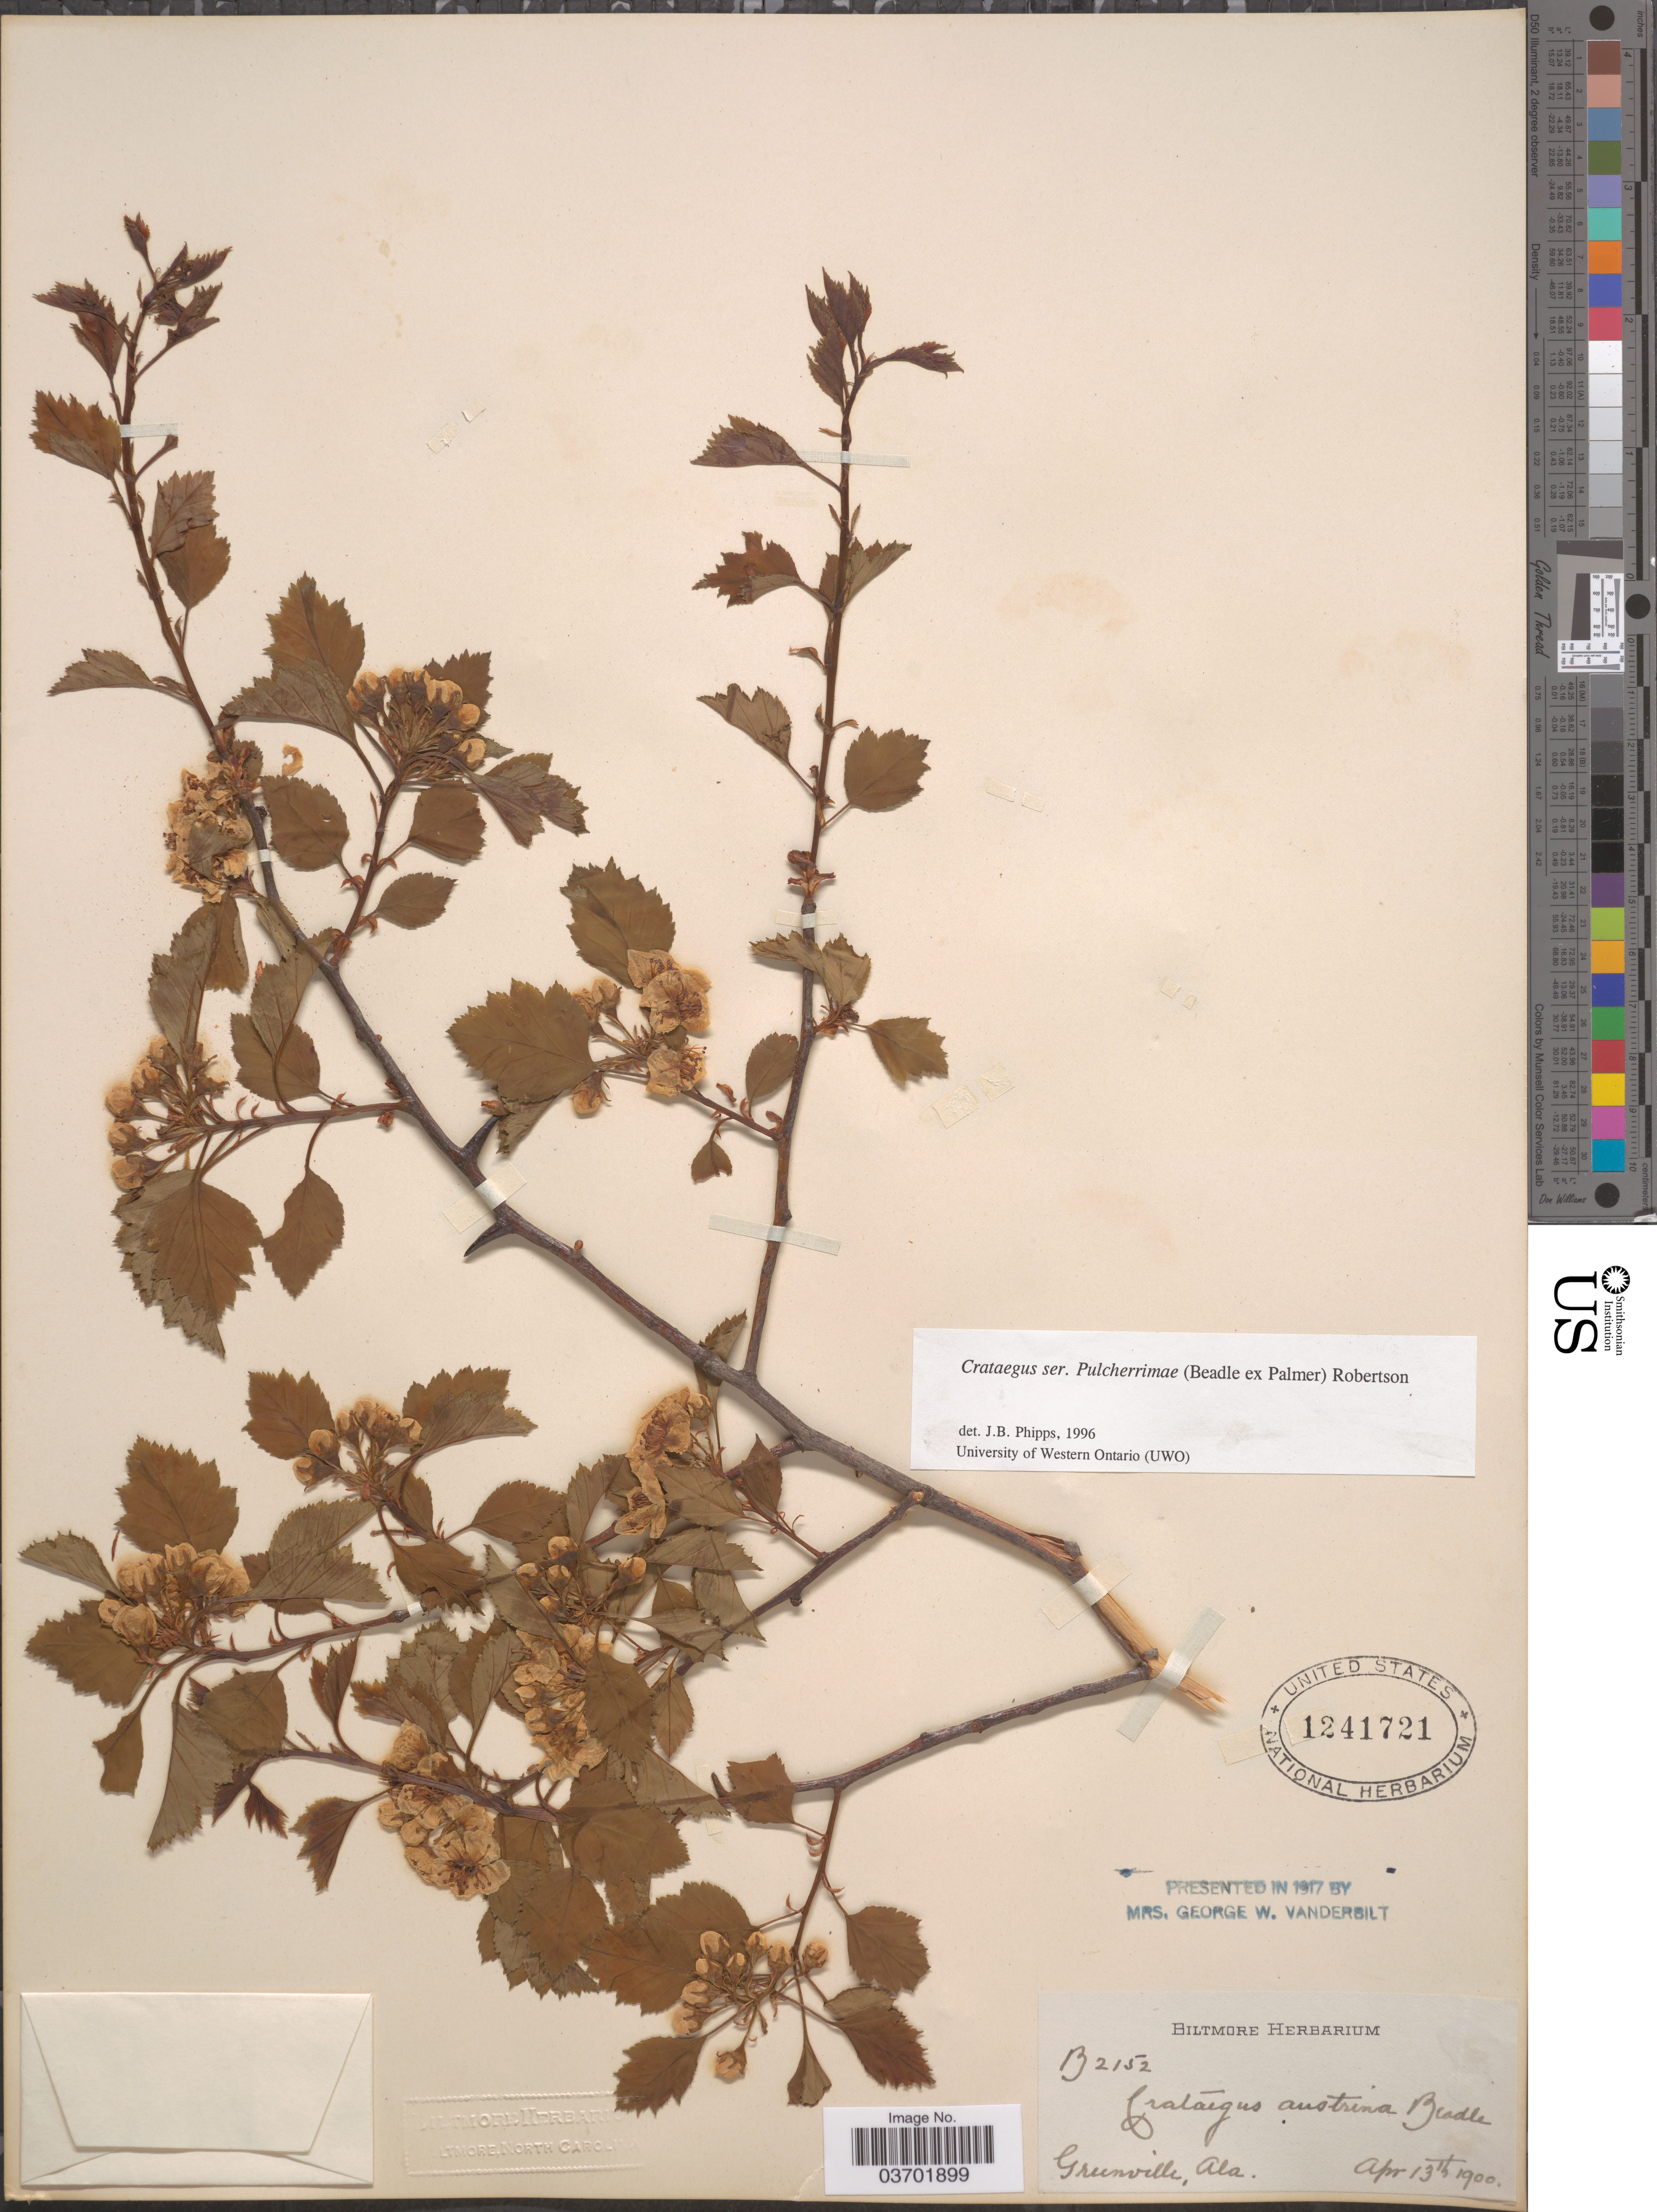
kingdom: Plantae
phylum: Tracheophyta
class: Magnoliopsida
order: Rosales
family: Rosaceae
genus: Crataegus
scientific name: Crataegus tecta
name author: Beadle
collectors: ex herb. Biltmore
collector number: B2152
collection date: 1900-04-13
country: United States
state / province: Alabama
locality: Greenville.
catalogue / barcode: US 1241721